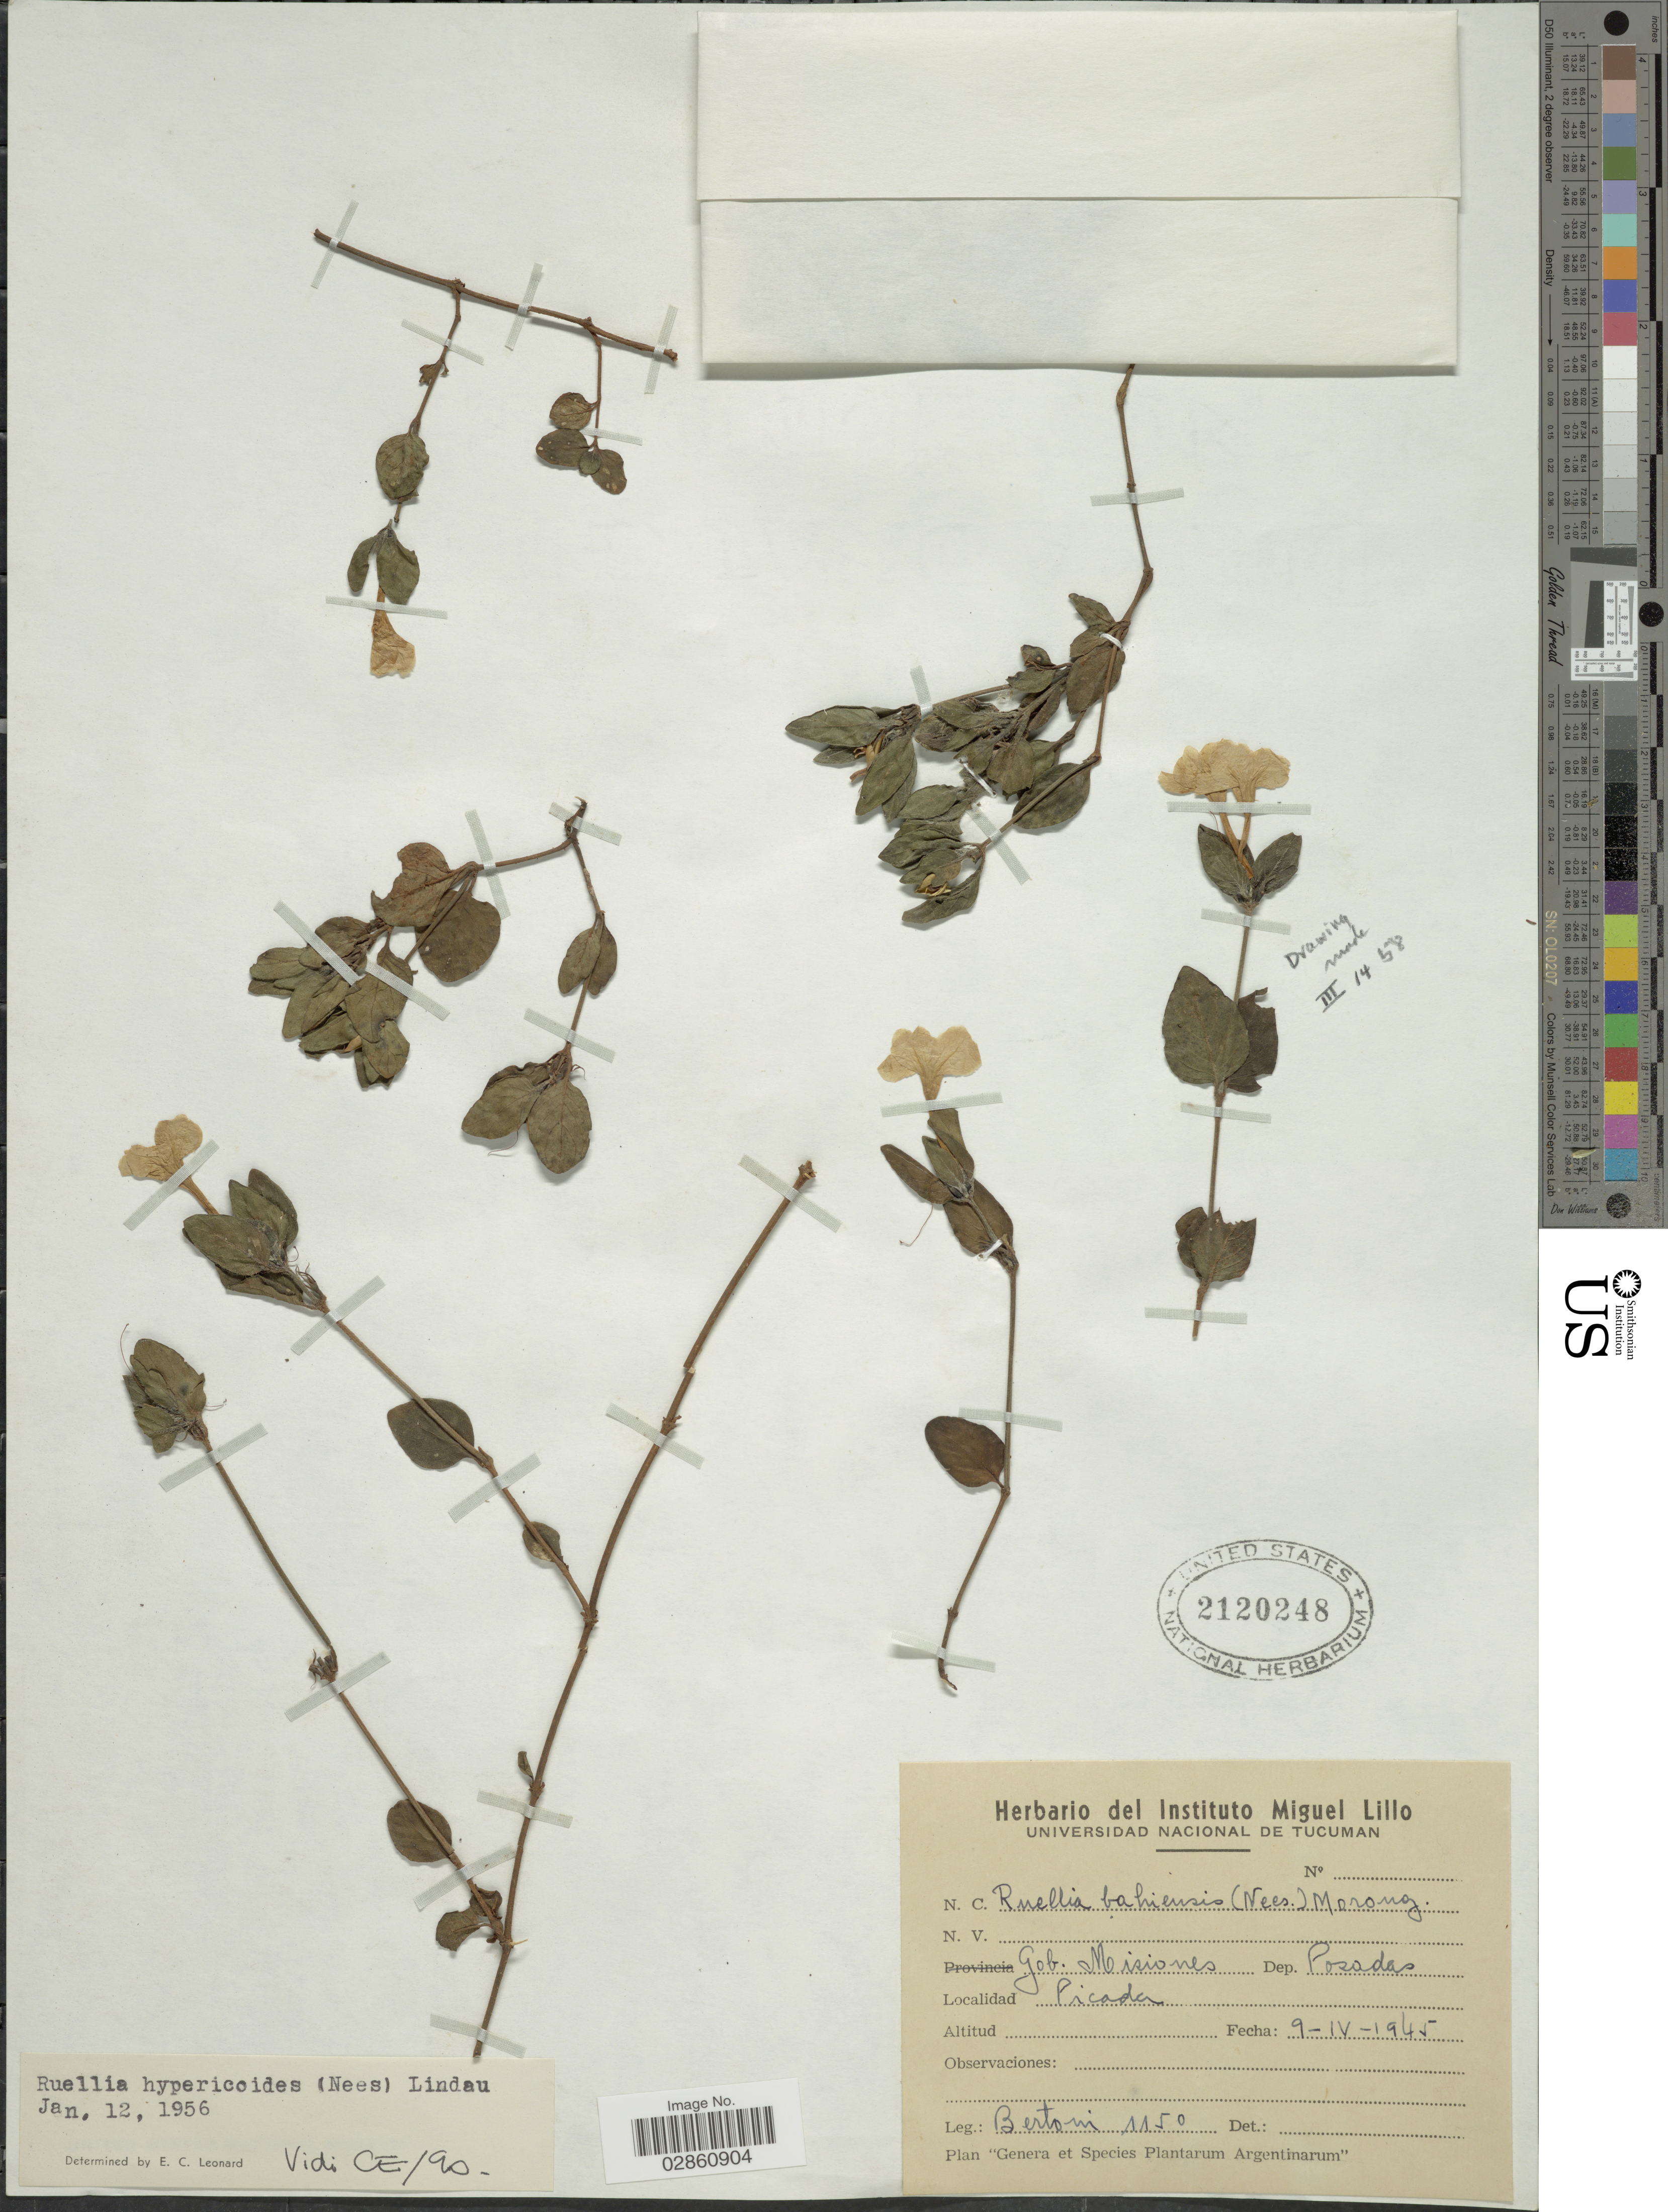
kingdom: Plantae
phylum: Tracheophyta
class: Magnoliopsida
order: Lamiales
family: Acanthaceae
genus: Ruellia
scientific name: Ruellia hypericoides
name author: (Nees) Lindau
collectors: -- Bertoni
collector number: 1150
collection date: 1945-04-09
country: Argentina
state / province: Misiones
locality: Gob. Misiones. Dep. Posadas. Picada.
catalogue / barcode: US 2120248